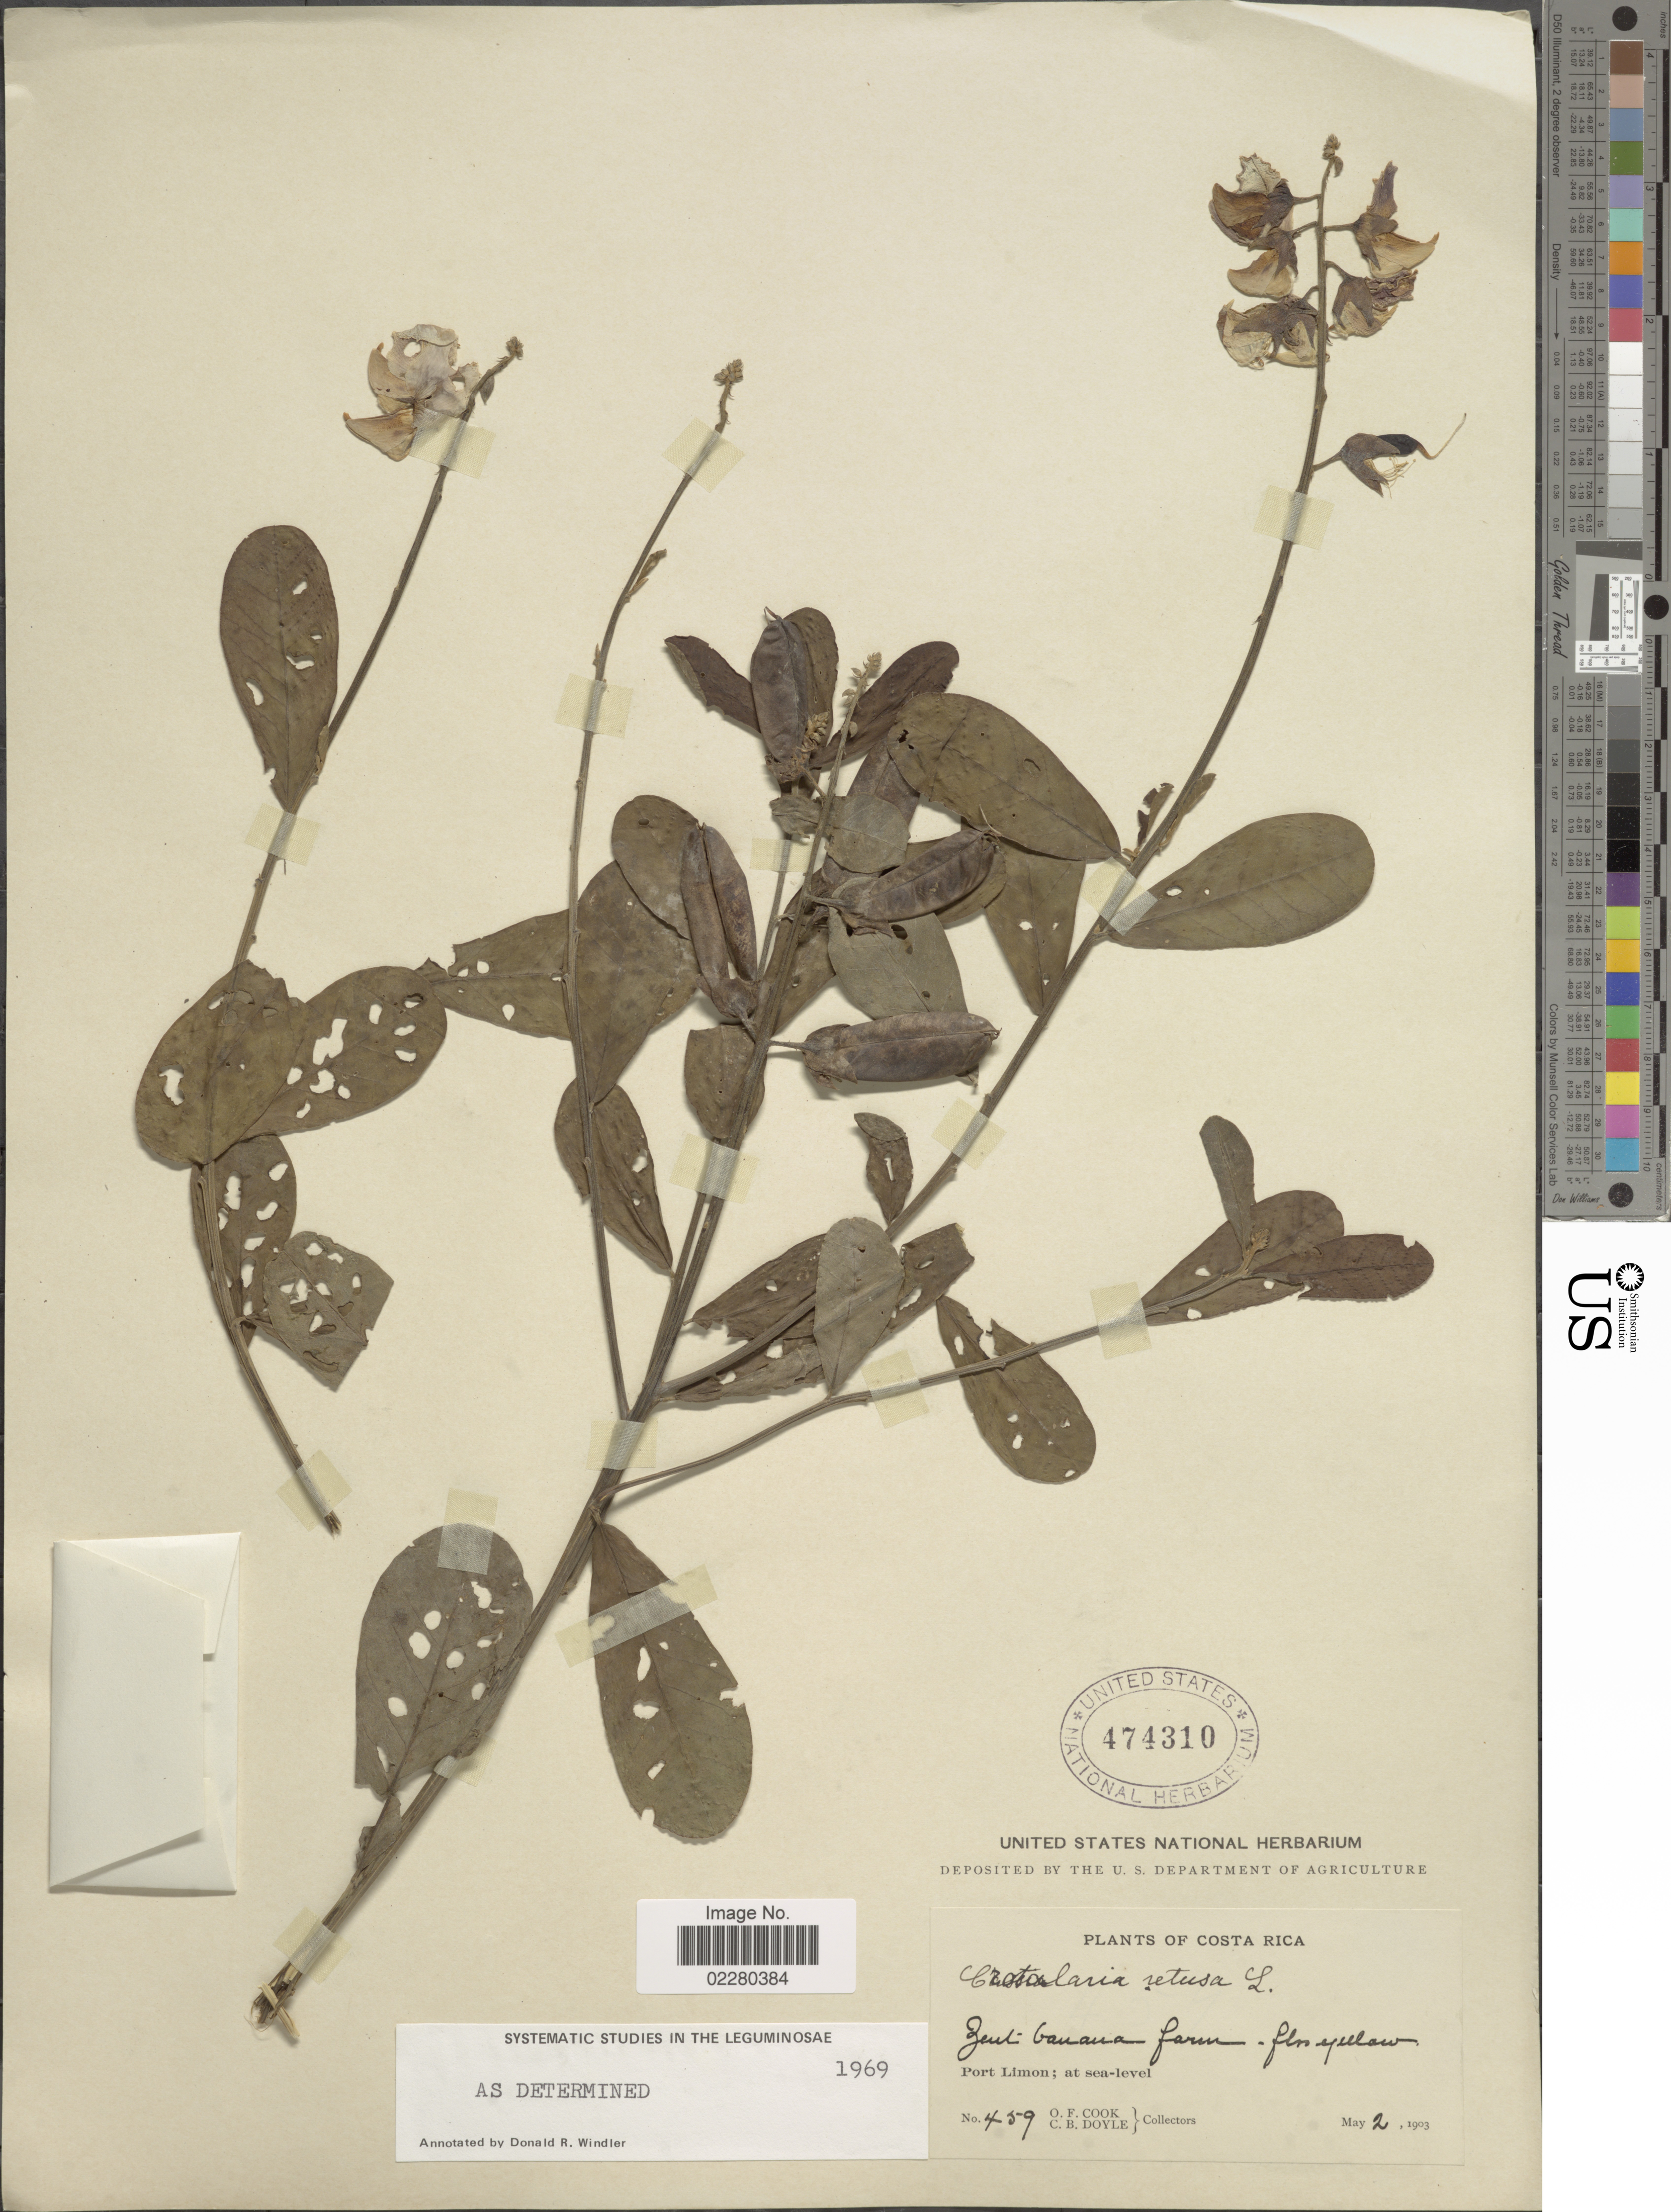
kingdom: Plantae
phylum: Tracheophyta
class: Magnoliopsida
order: Fabales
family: Fabaceae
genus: Crotalaria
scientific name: Crotalaria retusa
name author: L.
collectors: O. F. Cook & D. Doyle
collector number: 459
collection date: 1903-05-02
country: Costa Rica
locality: Port Limon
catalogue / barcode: US 474310